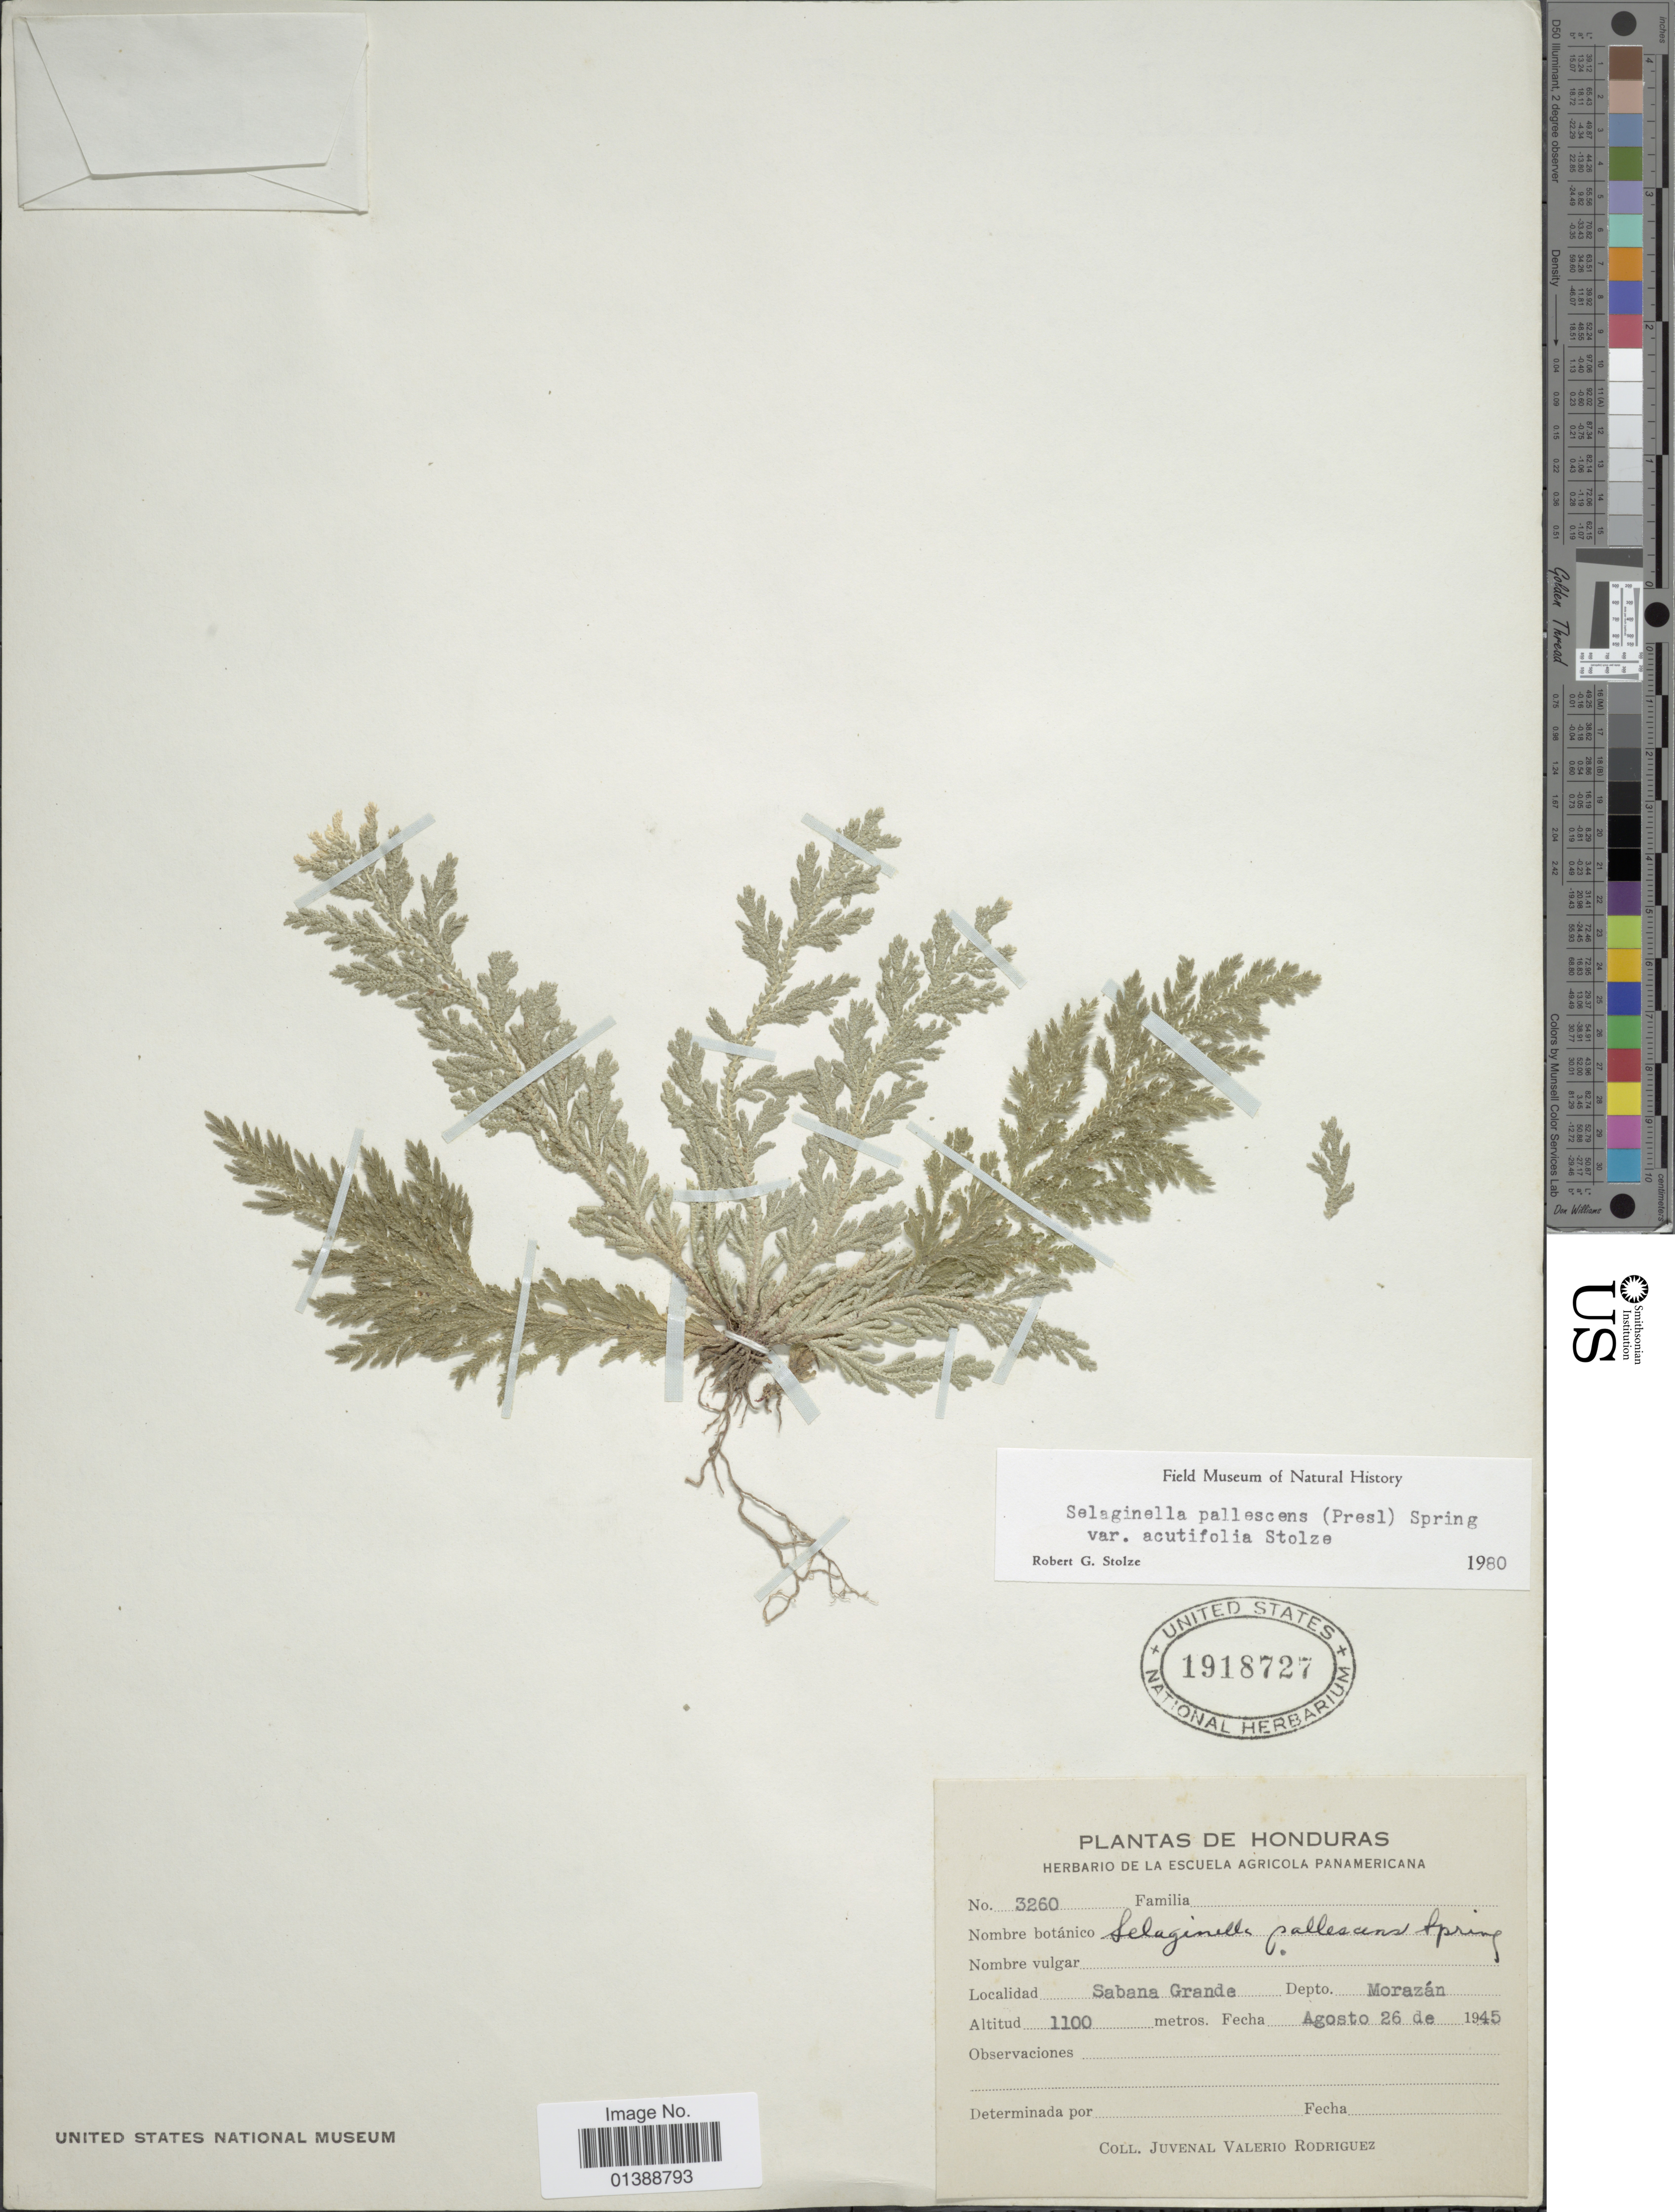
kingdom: Plantae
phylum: Tracheophyta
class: Lycopodiopsida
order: Selaginellales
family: Selaginellaceae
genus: Selaginella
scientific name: Selaginella pallescens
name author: (C. Presl) Spring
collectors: J. Rodriguez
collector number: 3260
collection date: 1945-08-26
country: Honduras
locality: Sabana Grande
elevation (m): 1100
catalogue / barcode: US 1918727